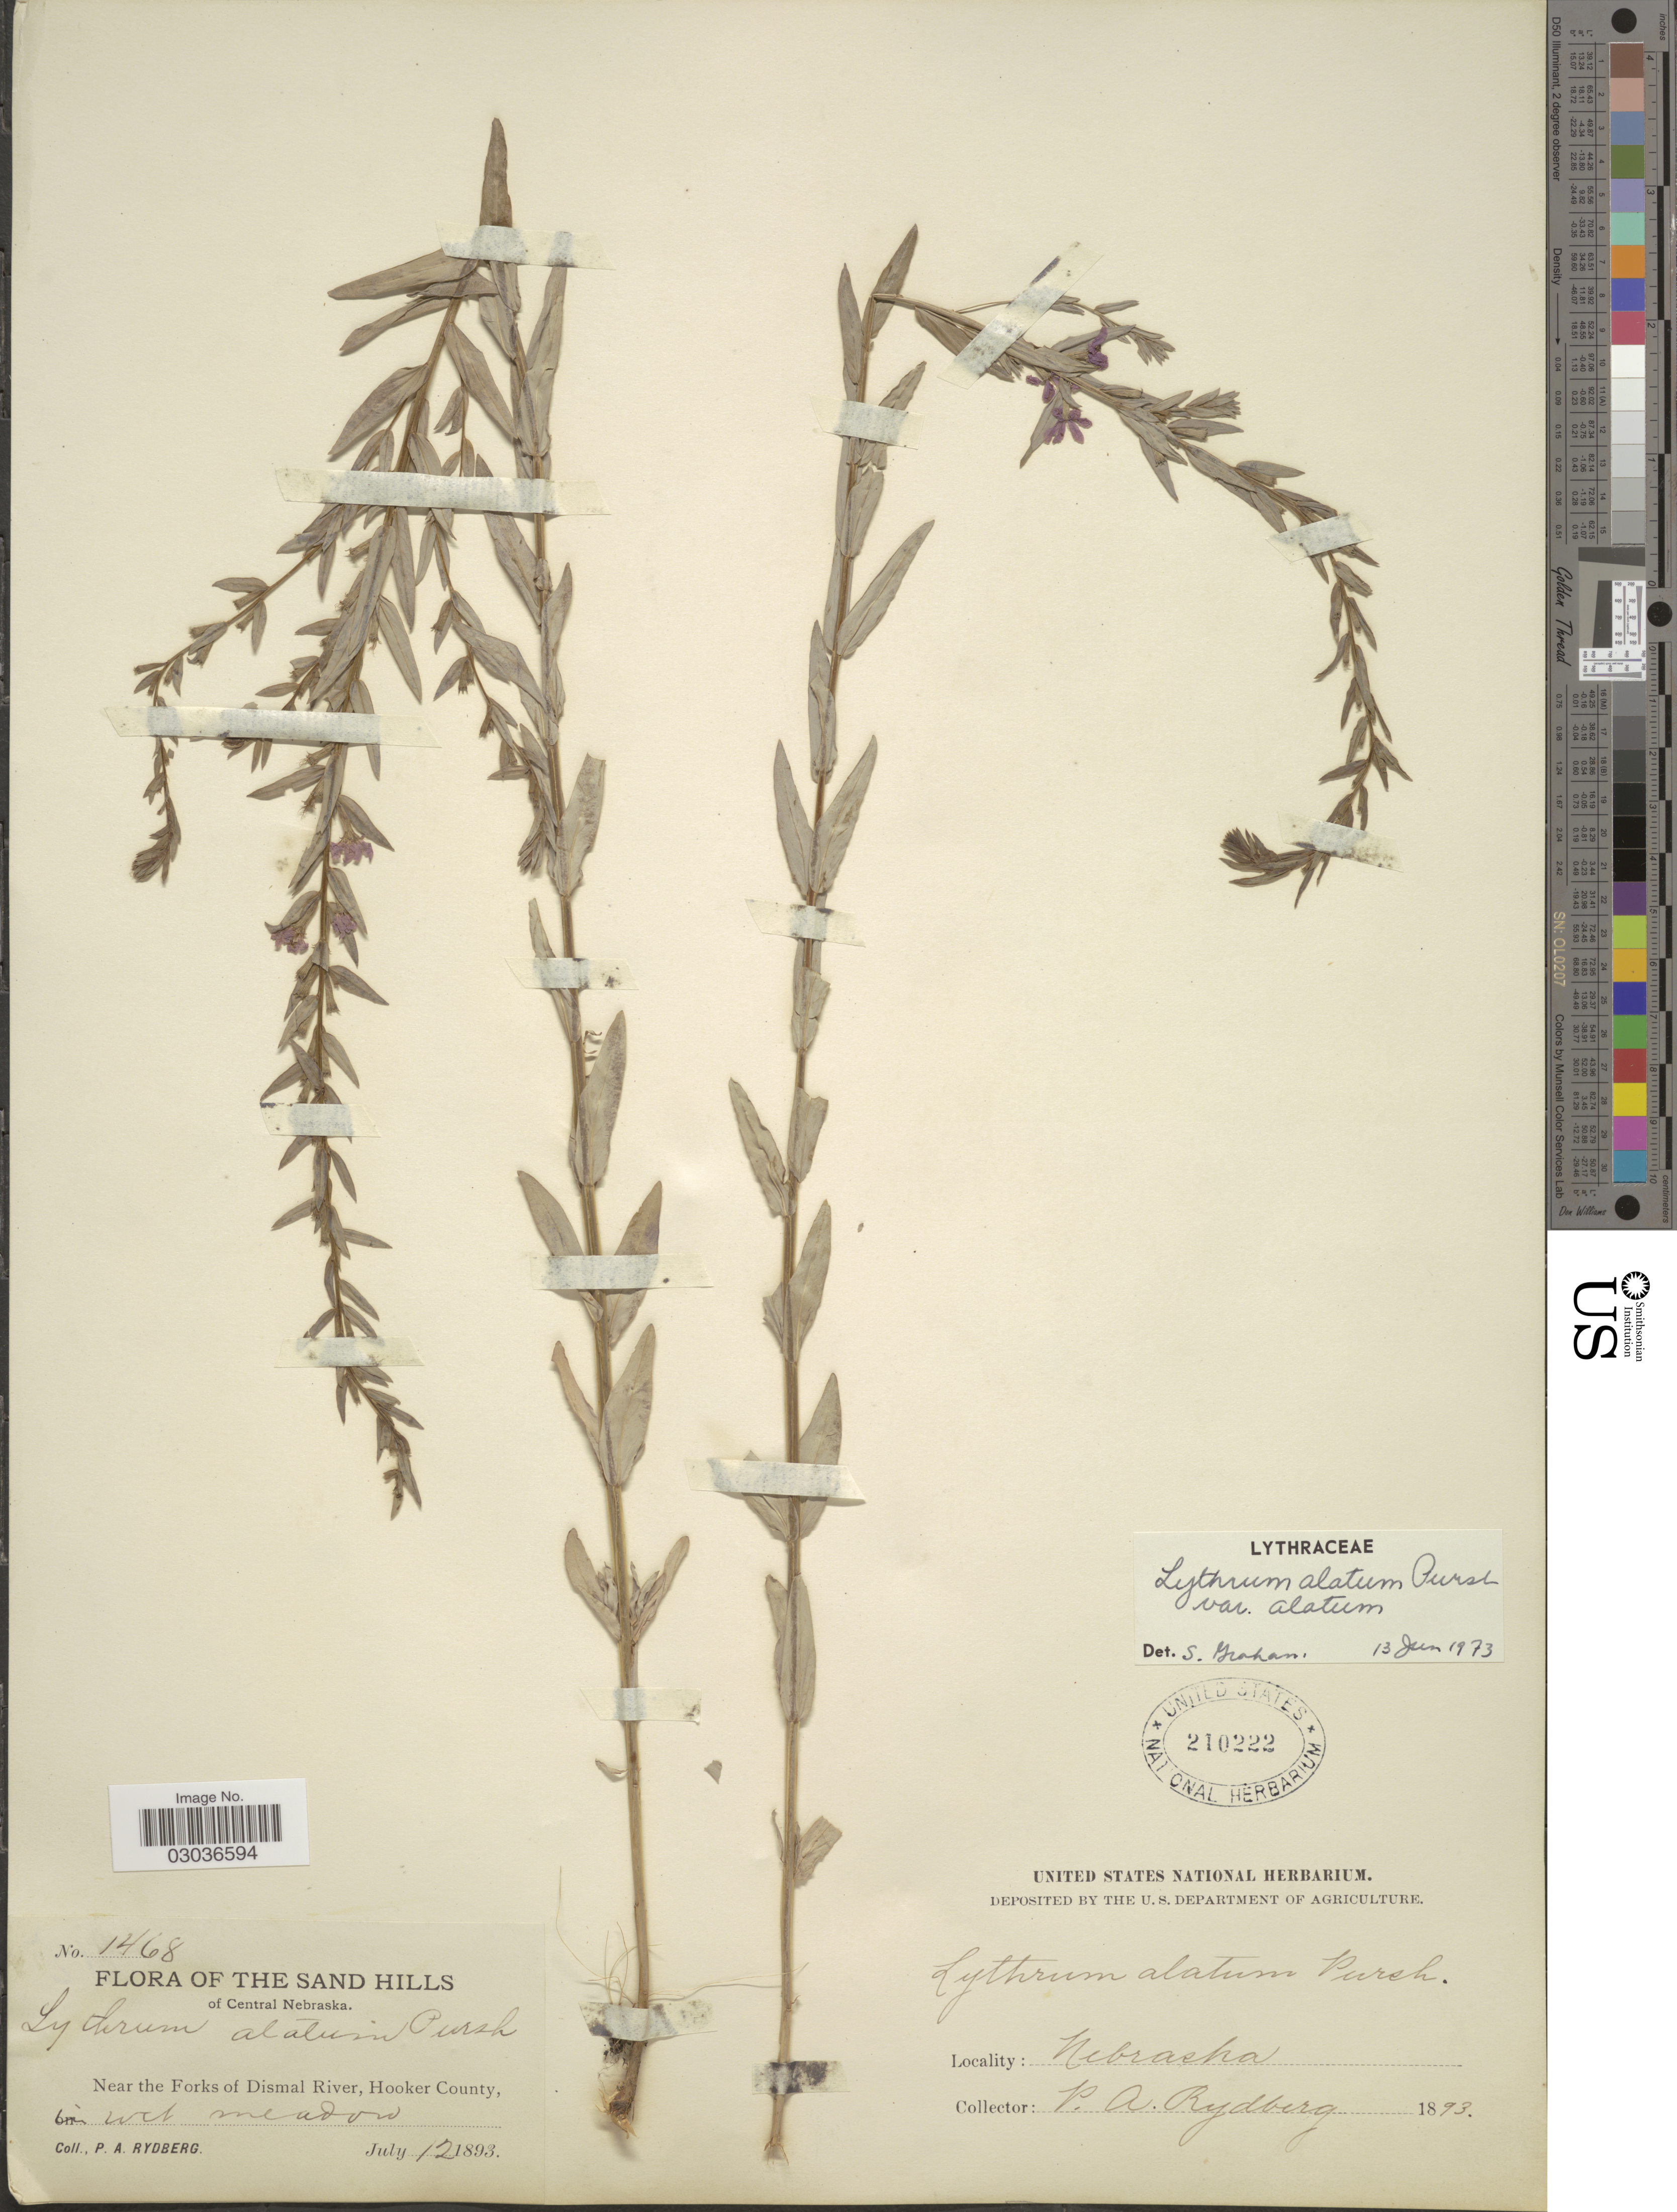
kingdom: Plantae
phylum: Tracheophyta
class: Magnoliopsida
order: Myrtales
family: Lythraceae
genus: Lythrum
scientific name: Lythrum alatum var. alatum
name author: Pursh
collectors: P. A. Rydberg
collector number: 1468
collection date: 1893-07-12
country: United States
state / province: Nebraska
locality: Sand Hills of Central Nebraska. Near the Forks of Dismal River, Hooker County.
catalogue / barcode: US 210222